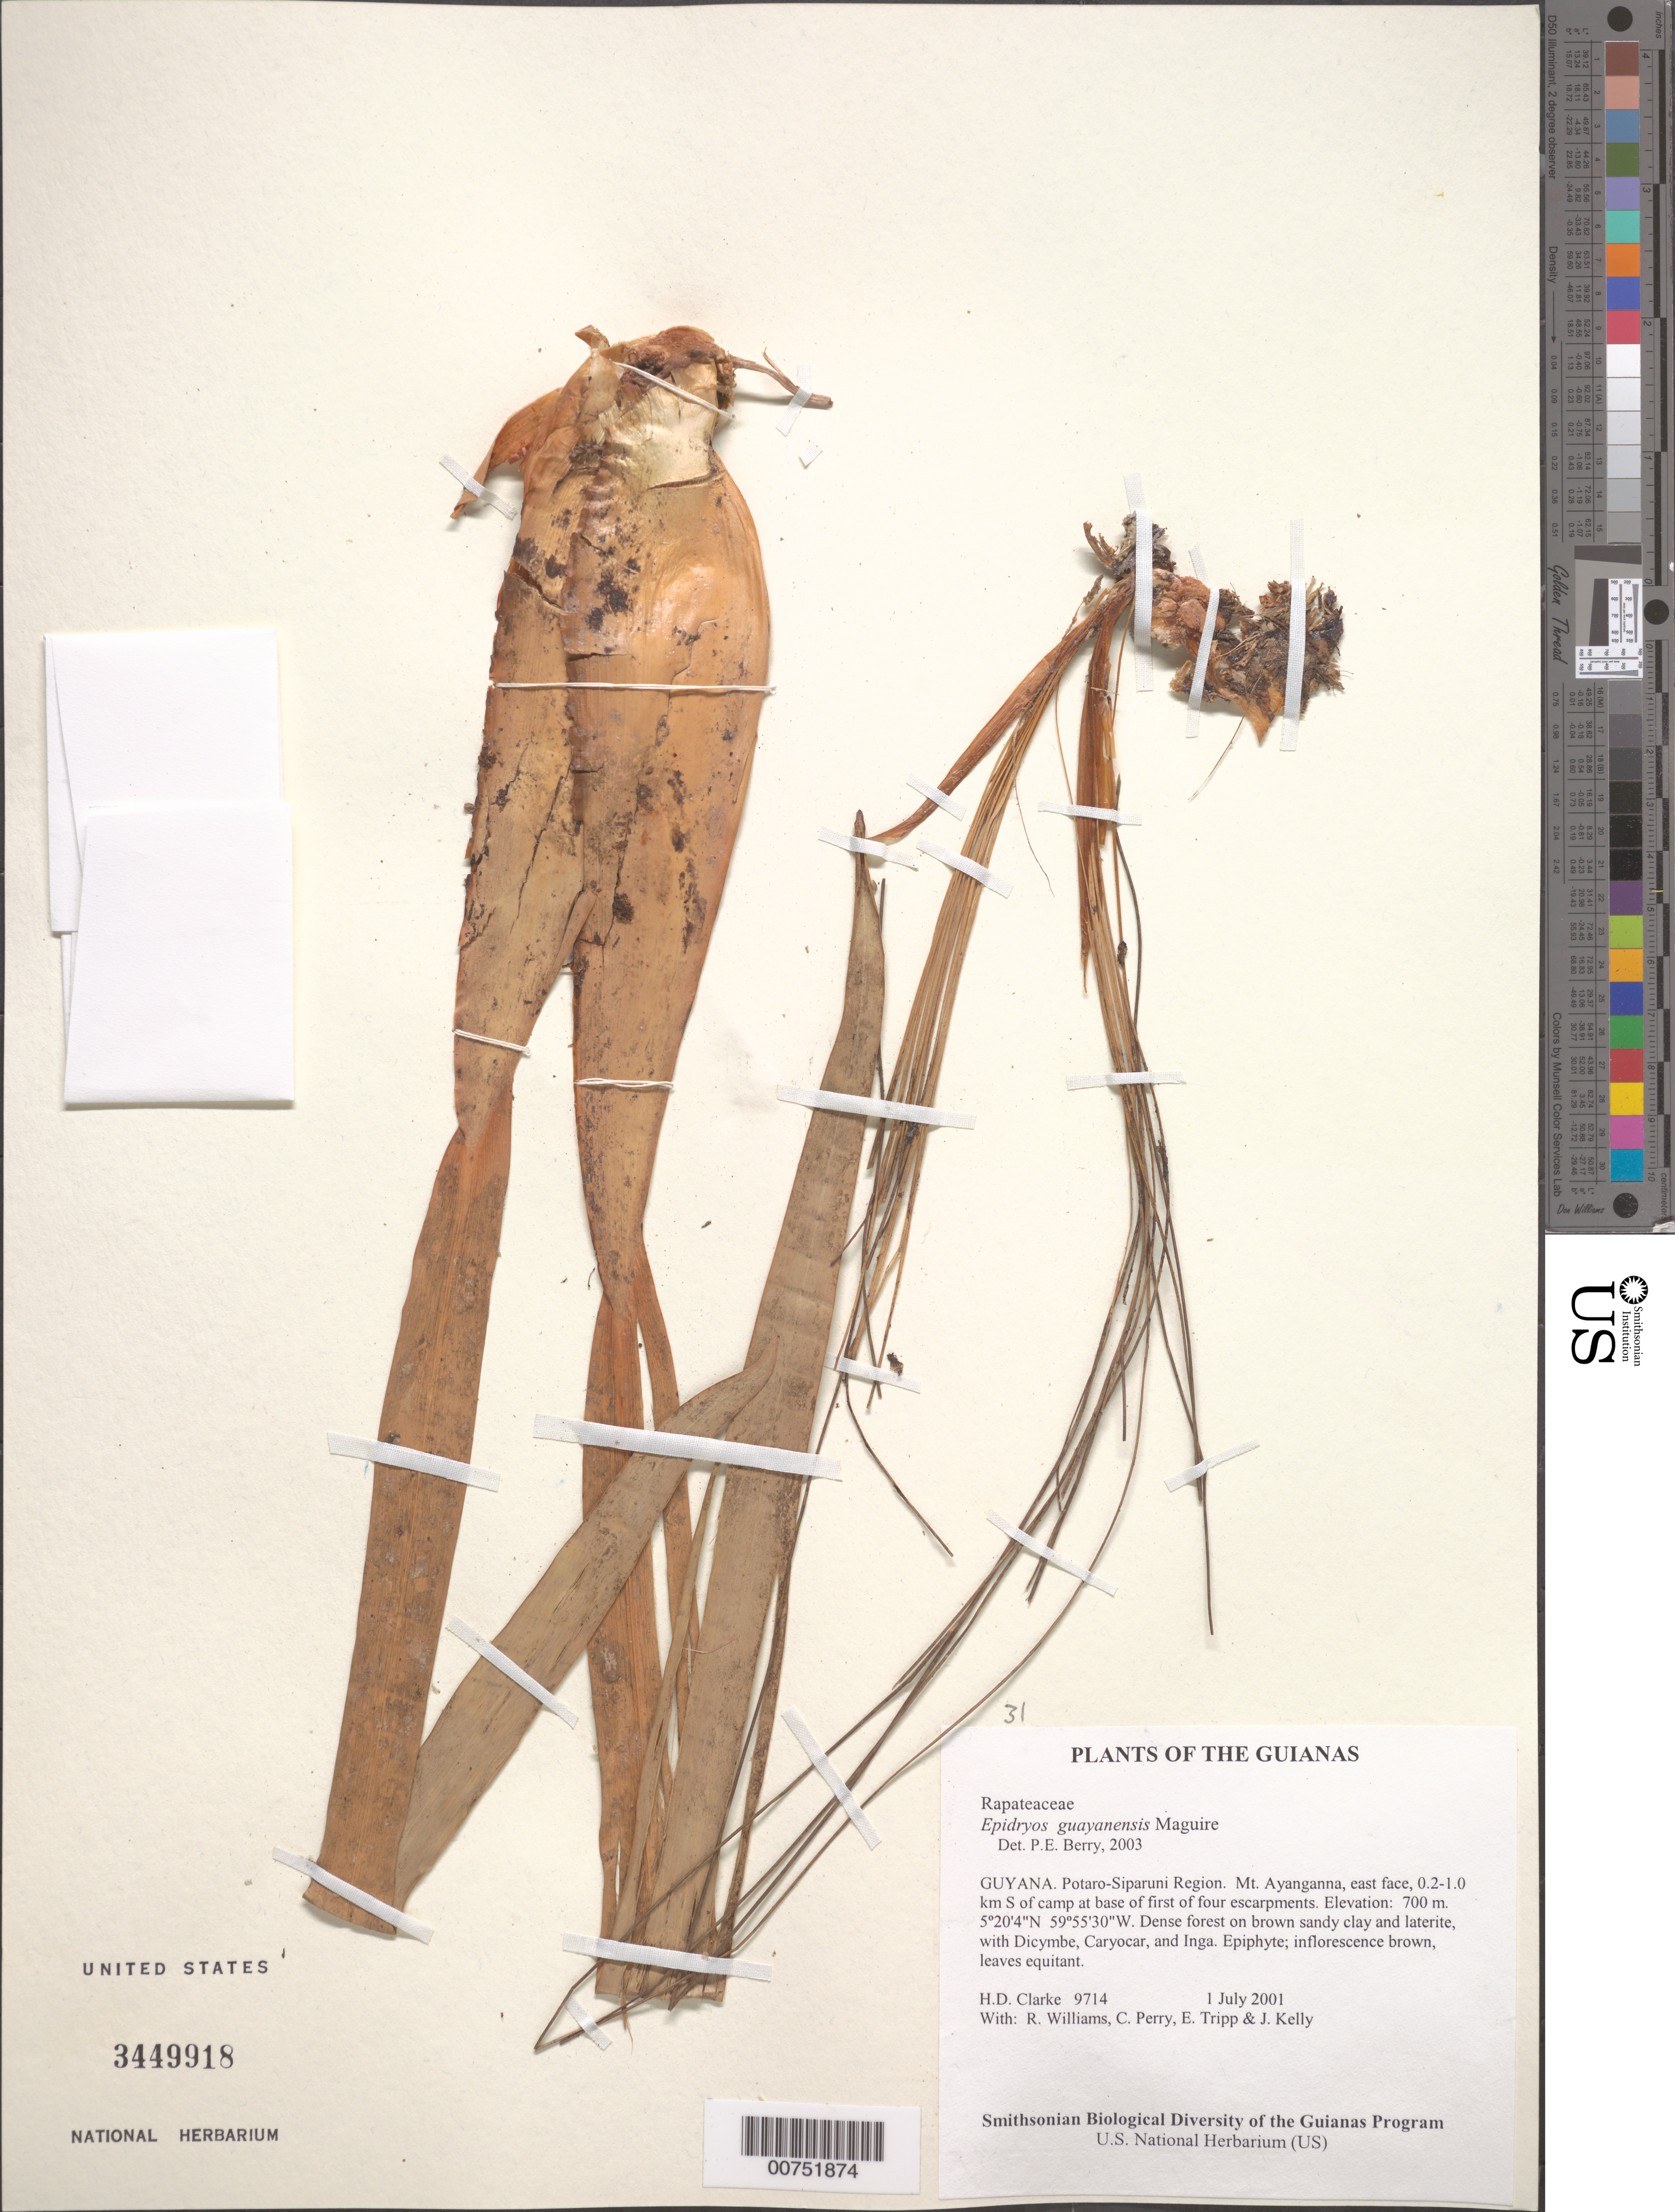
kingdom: Plantae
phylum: Tracheophyta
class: Liliopsida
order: Poales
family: Rapateaceae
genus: Epidryos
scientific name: Epidryos guayanensis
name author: Maguire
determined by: Berry, P. E., (WIS), University of Wisconsin - Madison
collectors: H. D. Clarke, R. Williams, C. Perry, E. Tripp & J. Kelly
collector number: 9714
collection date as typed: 1 July 2001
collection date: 2001-07-01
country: Guyana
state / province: Potaro-Siparuni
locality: Mt. Ayanganna, east face, 0.2-1.0 km S of camp at base of first of four escarpments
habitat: Dense forest on brown sandy clay and laterite, with Dicymbe, Caryocar, and Inga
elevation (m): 700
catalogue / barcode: US 3449918